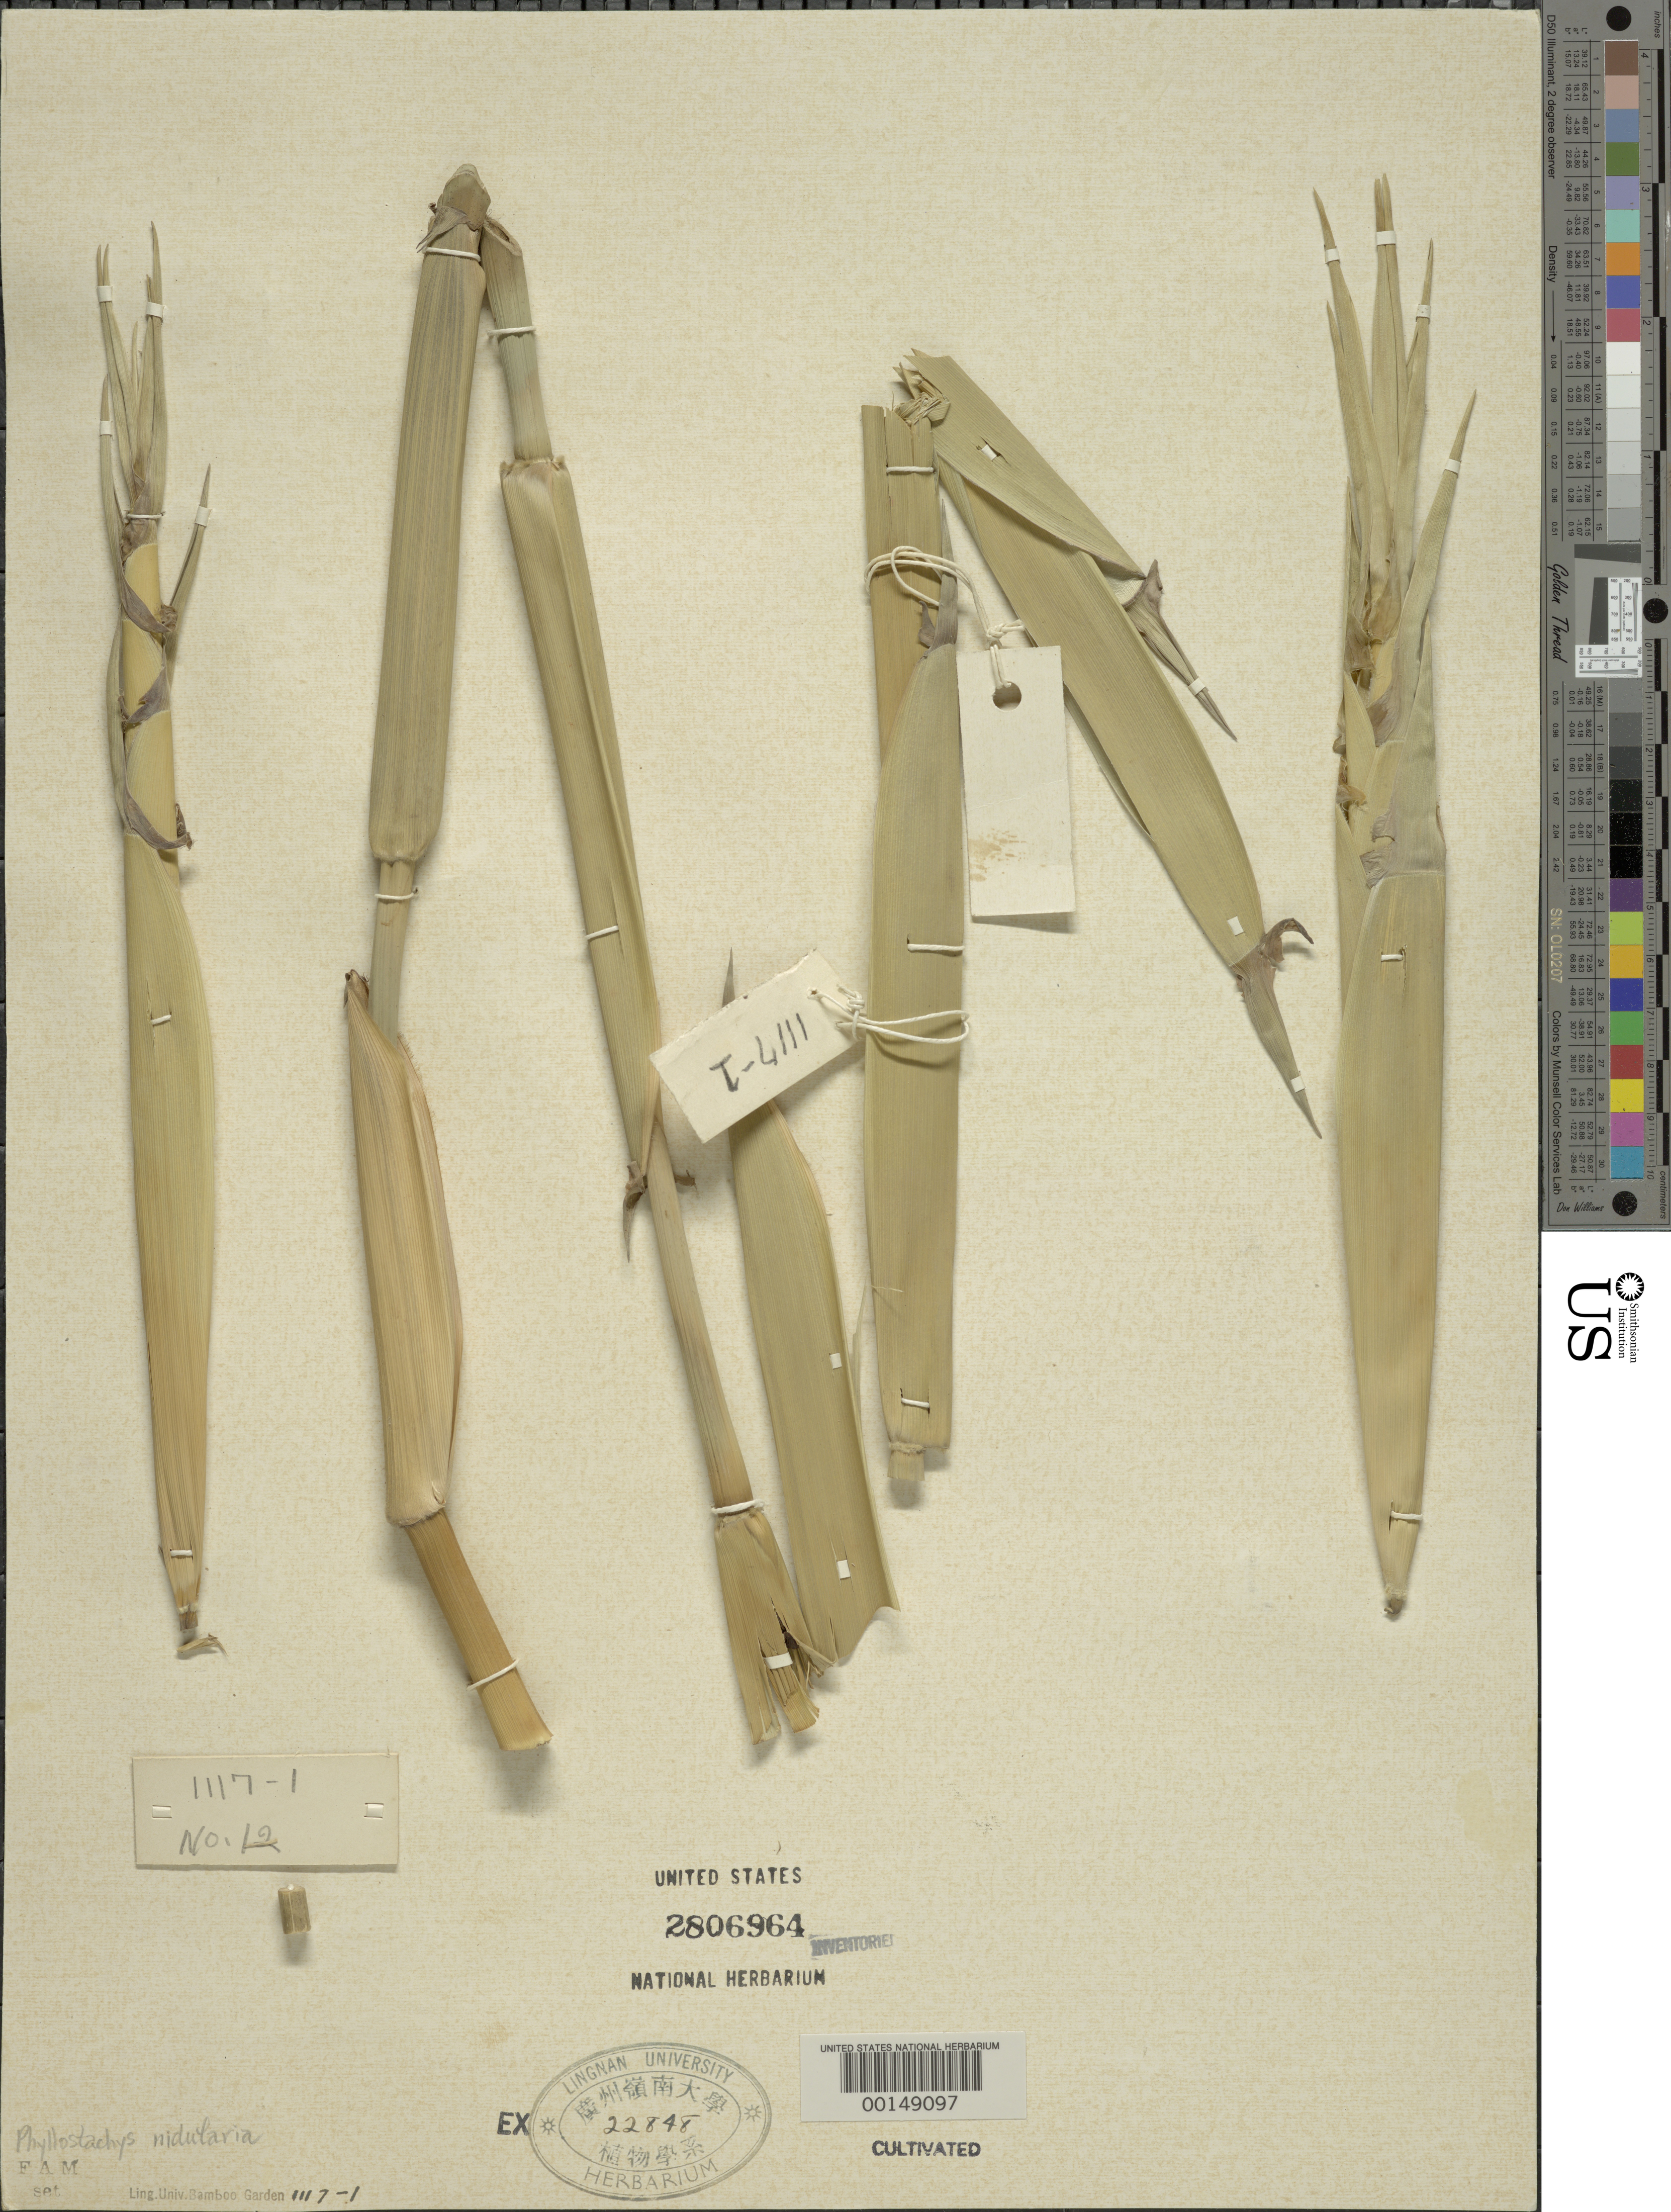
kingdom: Plantae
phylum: Tracheophyta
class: Liliopsida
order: Poales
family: Poaceae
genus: Phyllostachys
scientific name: Phyllostachys nidularia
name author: Munro ex Fenzi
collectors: H. L. Fung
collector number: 20623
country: China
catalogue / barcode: US 2806964